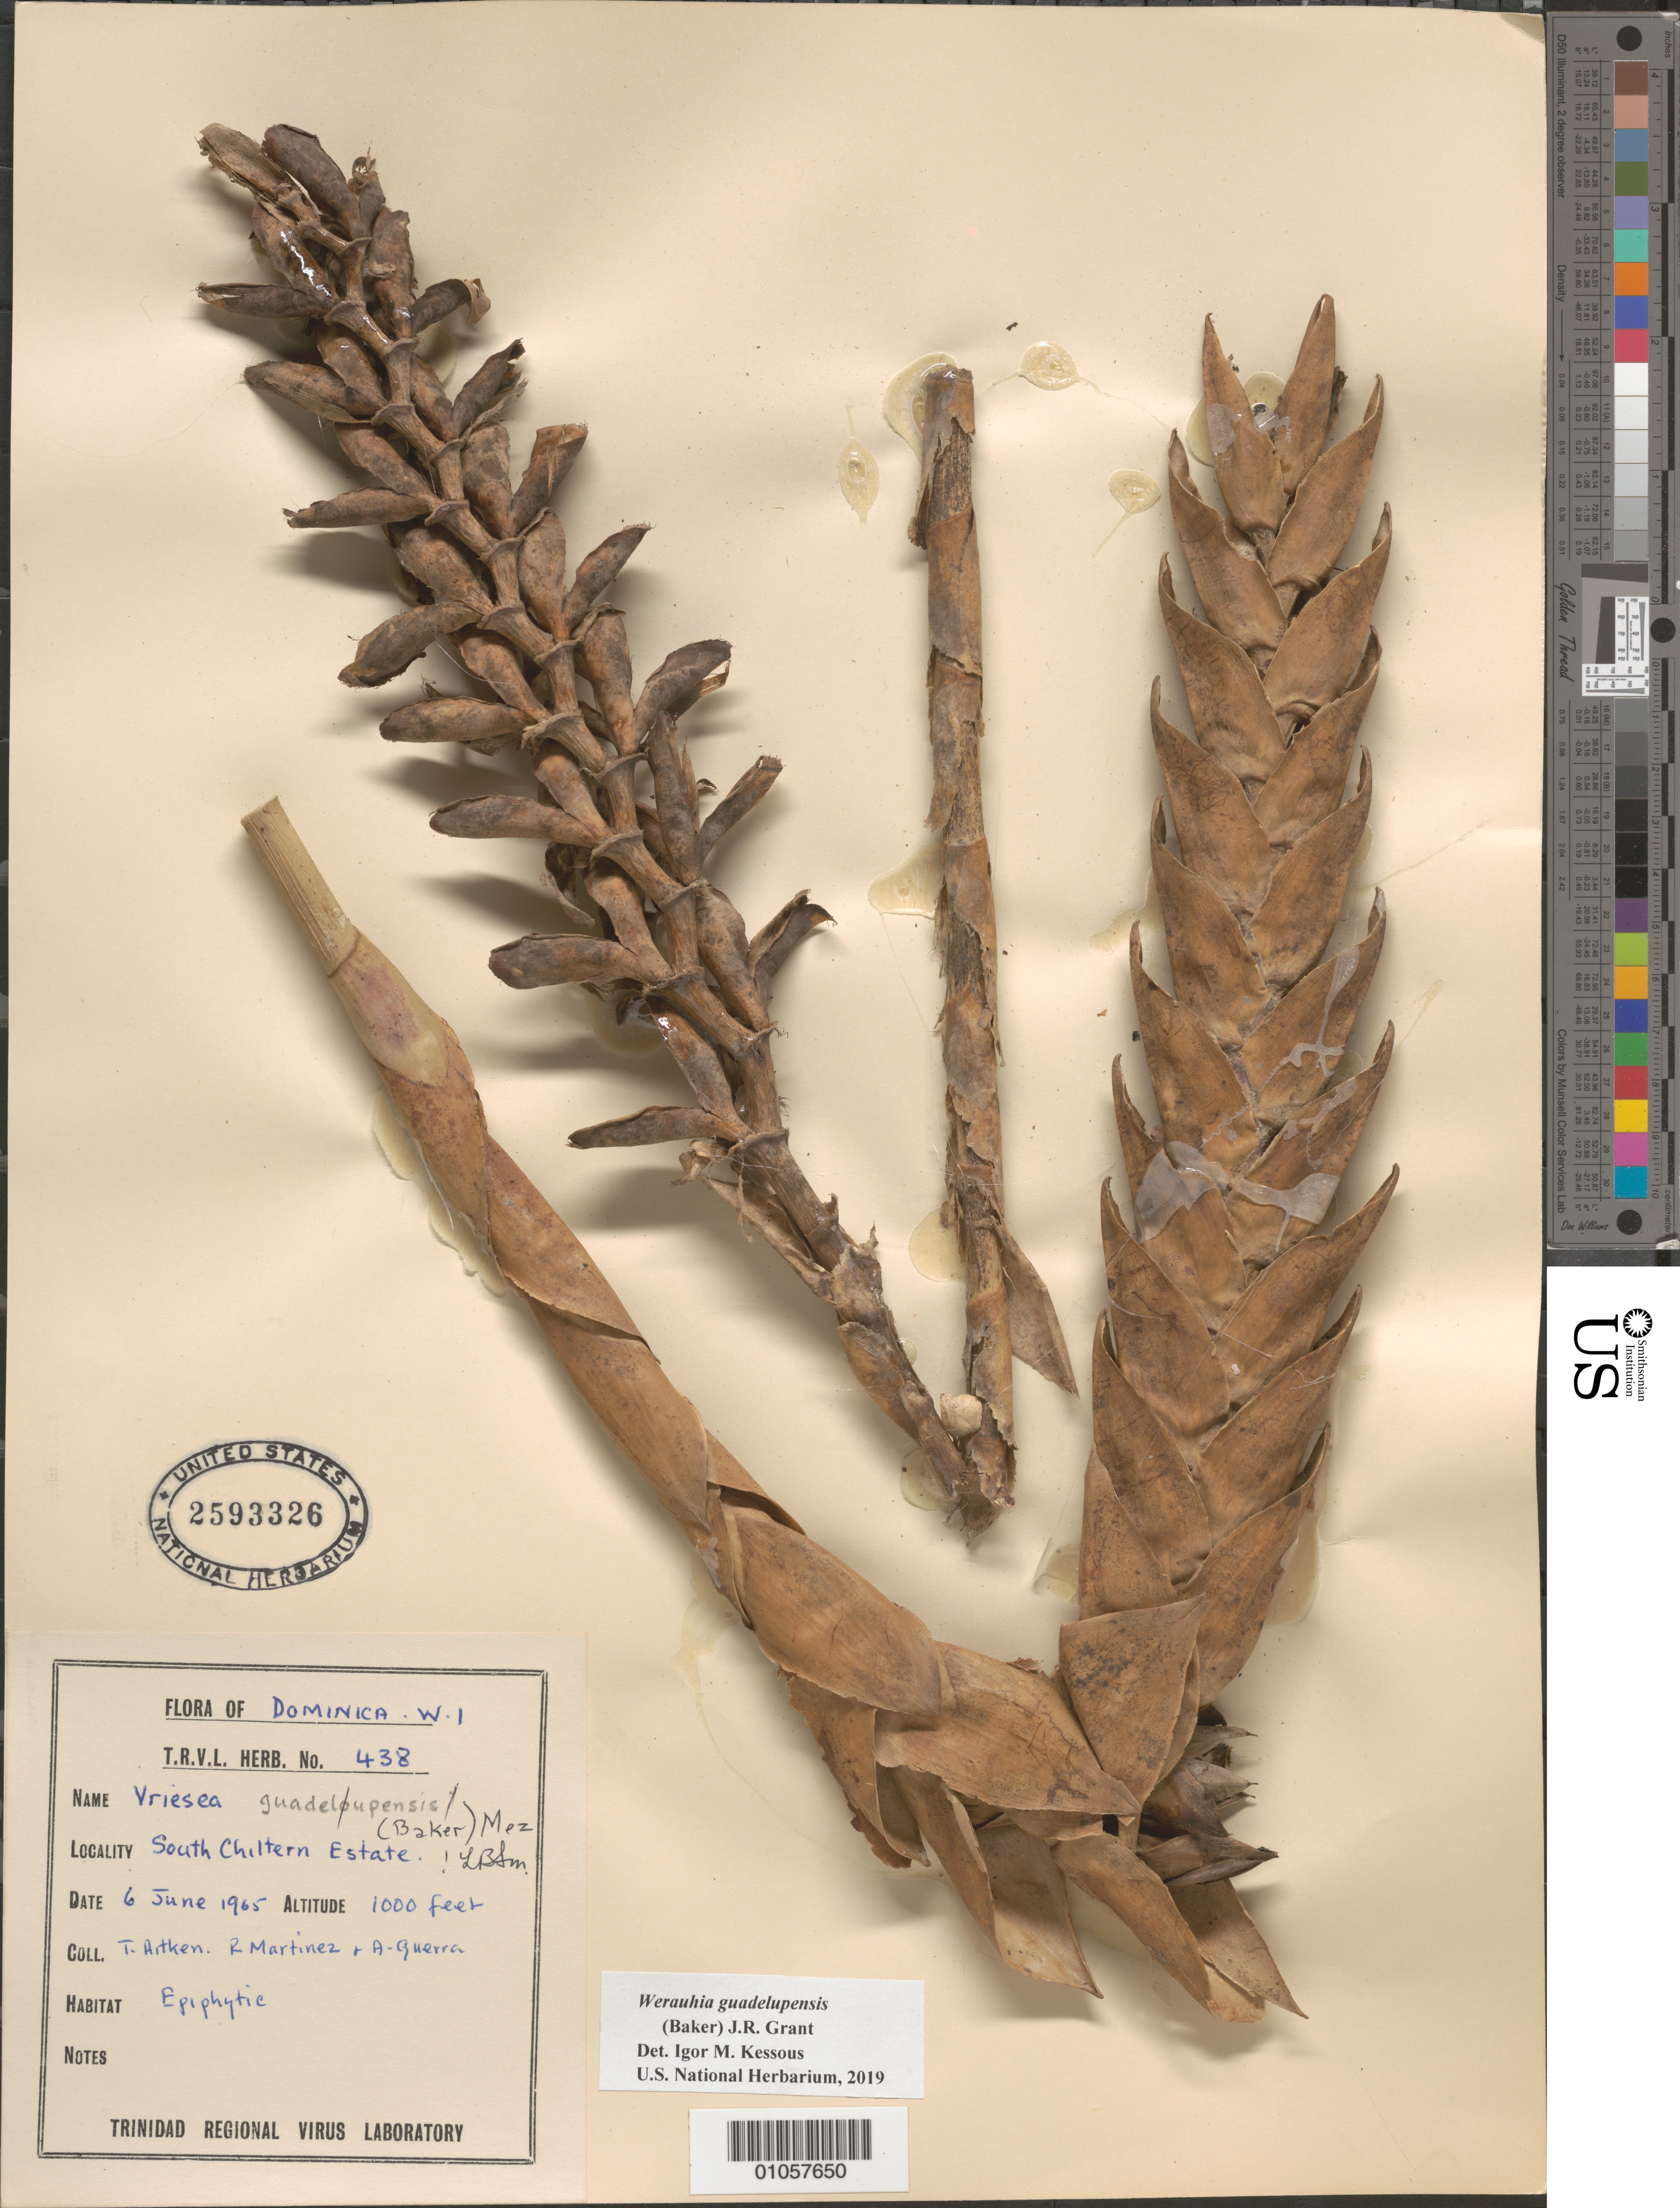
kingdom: Plantae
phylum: Tracheophyta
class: Liliopsida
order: Poales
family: Bromeliaceae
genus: Werauhia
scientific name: Werauhia guadelupensis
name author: (Baker) J.R. Grant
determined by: Kessous, Igor M.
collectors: T. Aitken, R. Martinez & A. Guerra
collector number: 428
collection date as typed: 06 Jun 1965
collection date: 1965-06-06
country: Dominica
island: Dominica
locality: South Chiltern Estate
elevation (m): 305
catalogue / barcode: US 2593326